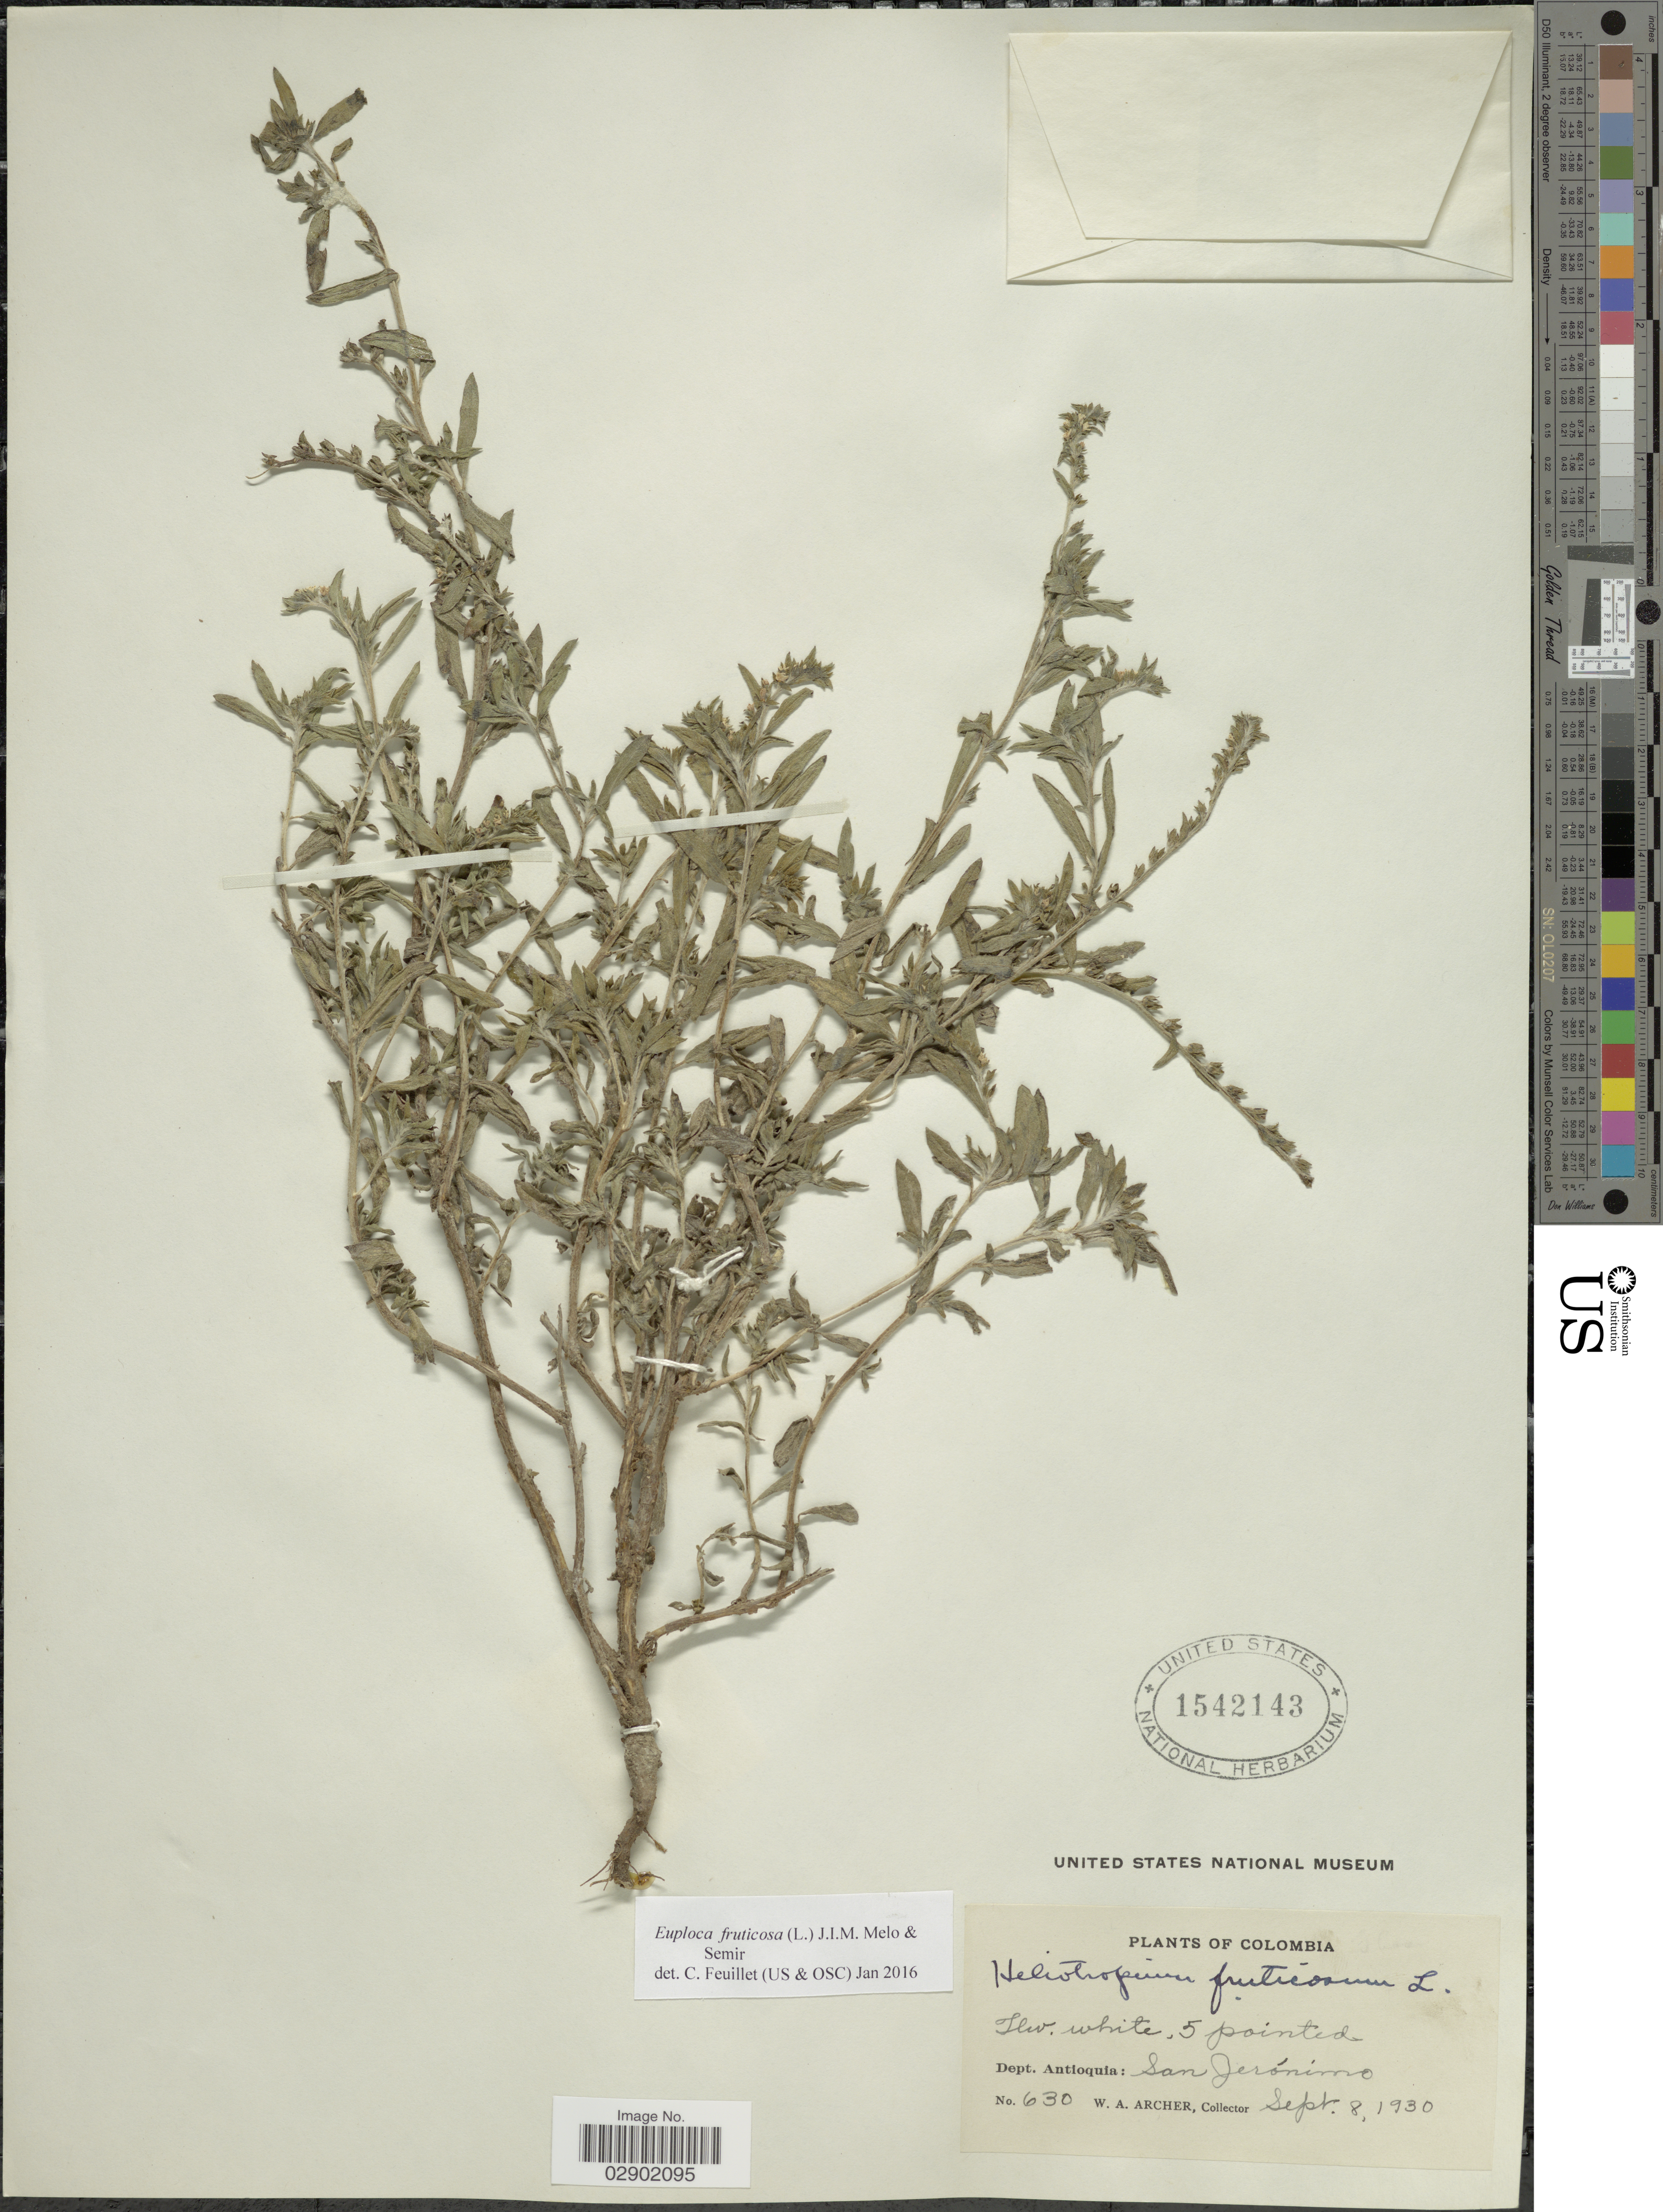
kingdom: Plantae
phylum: Tracheophyta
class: Magnoliopsida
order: Boraginales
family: Heliotropiaceae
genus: Euploca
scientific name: Euploca fruticosa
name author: (L.) J.I.M. Melo & Semir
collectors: W. Archer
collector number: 630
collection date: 1930-09-08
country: Colombia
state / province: Antioquia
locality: San Jerónimo.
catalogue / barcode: US 1542143